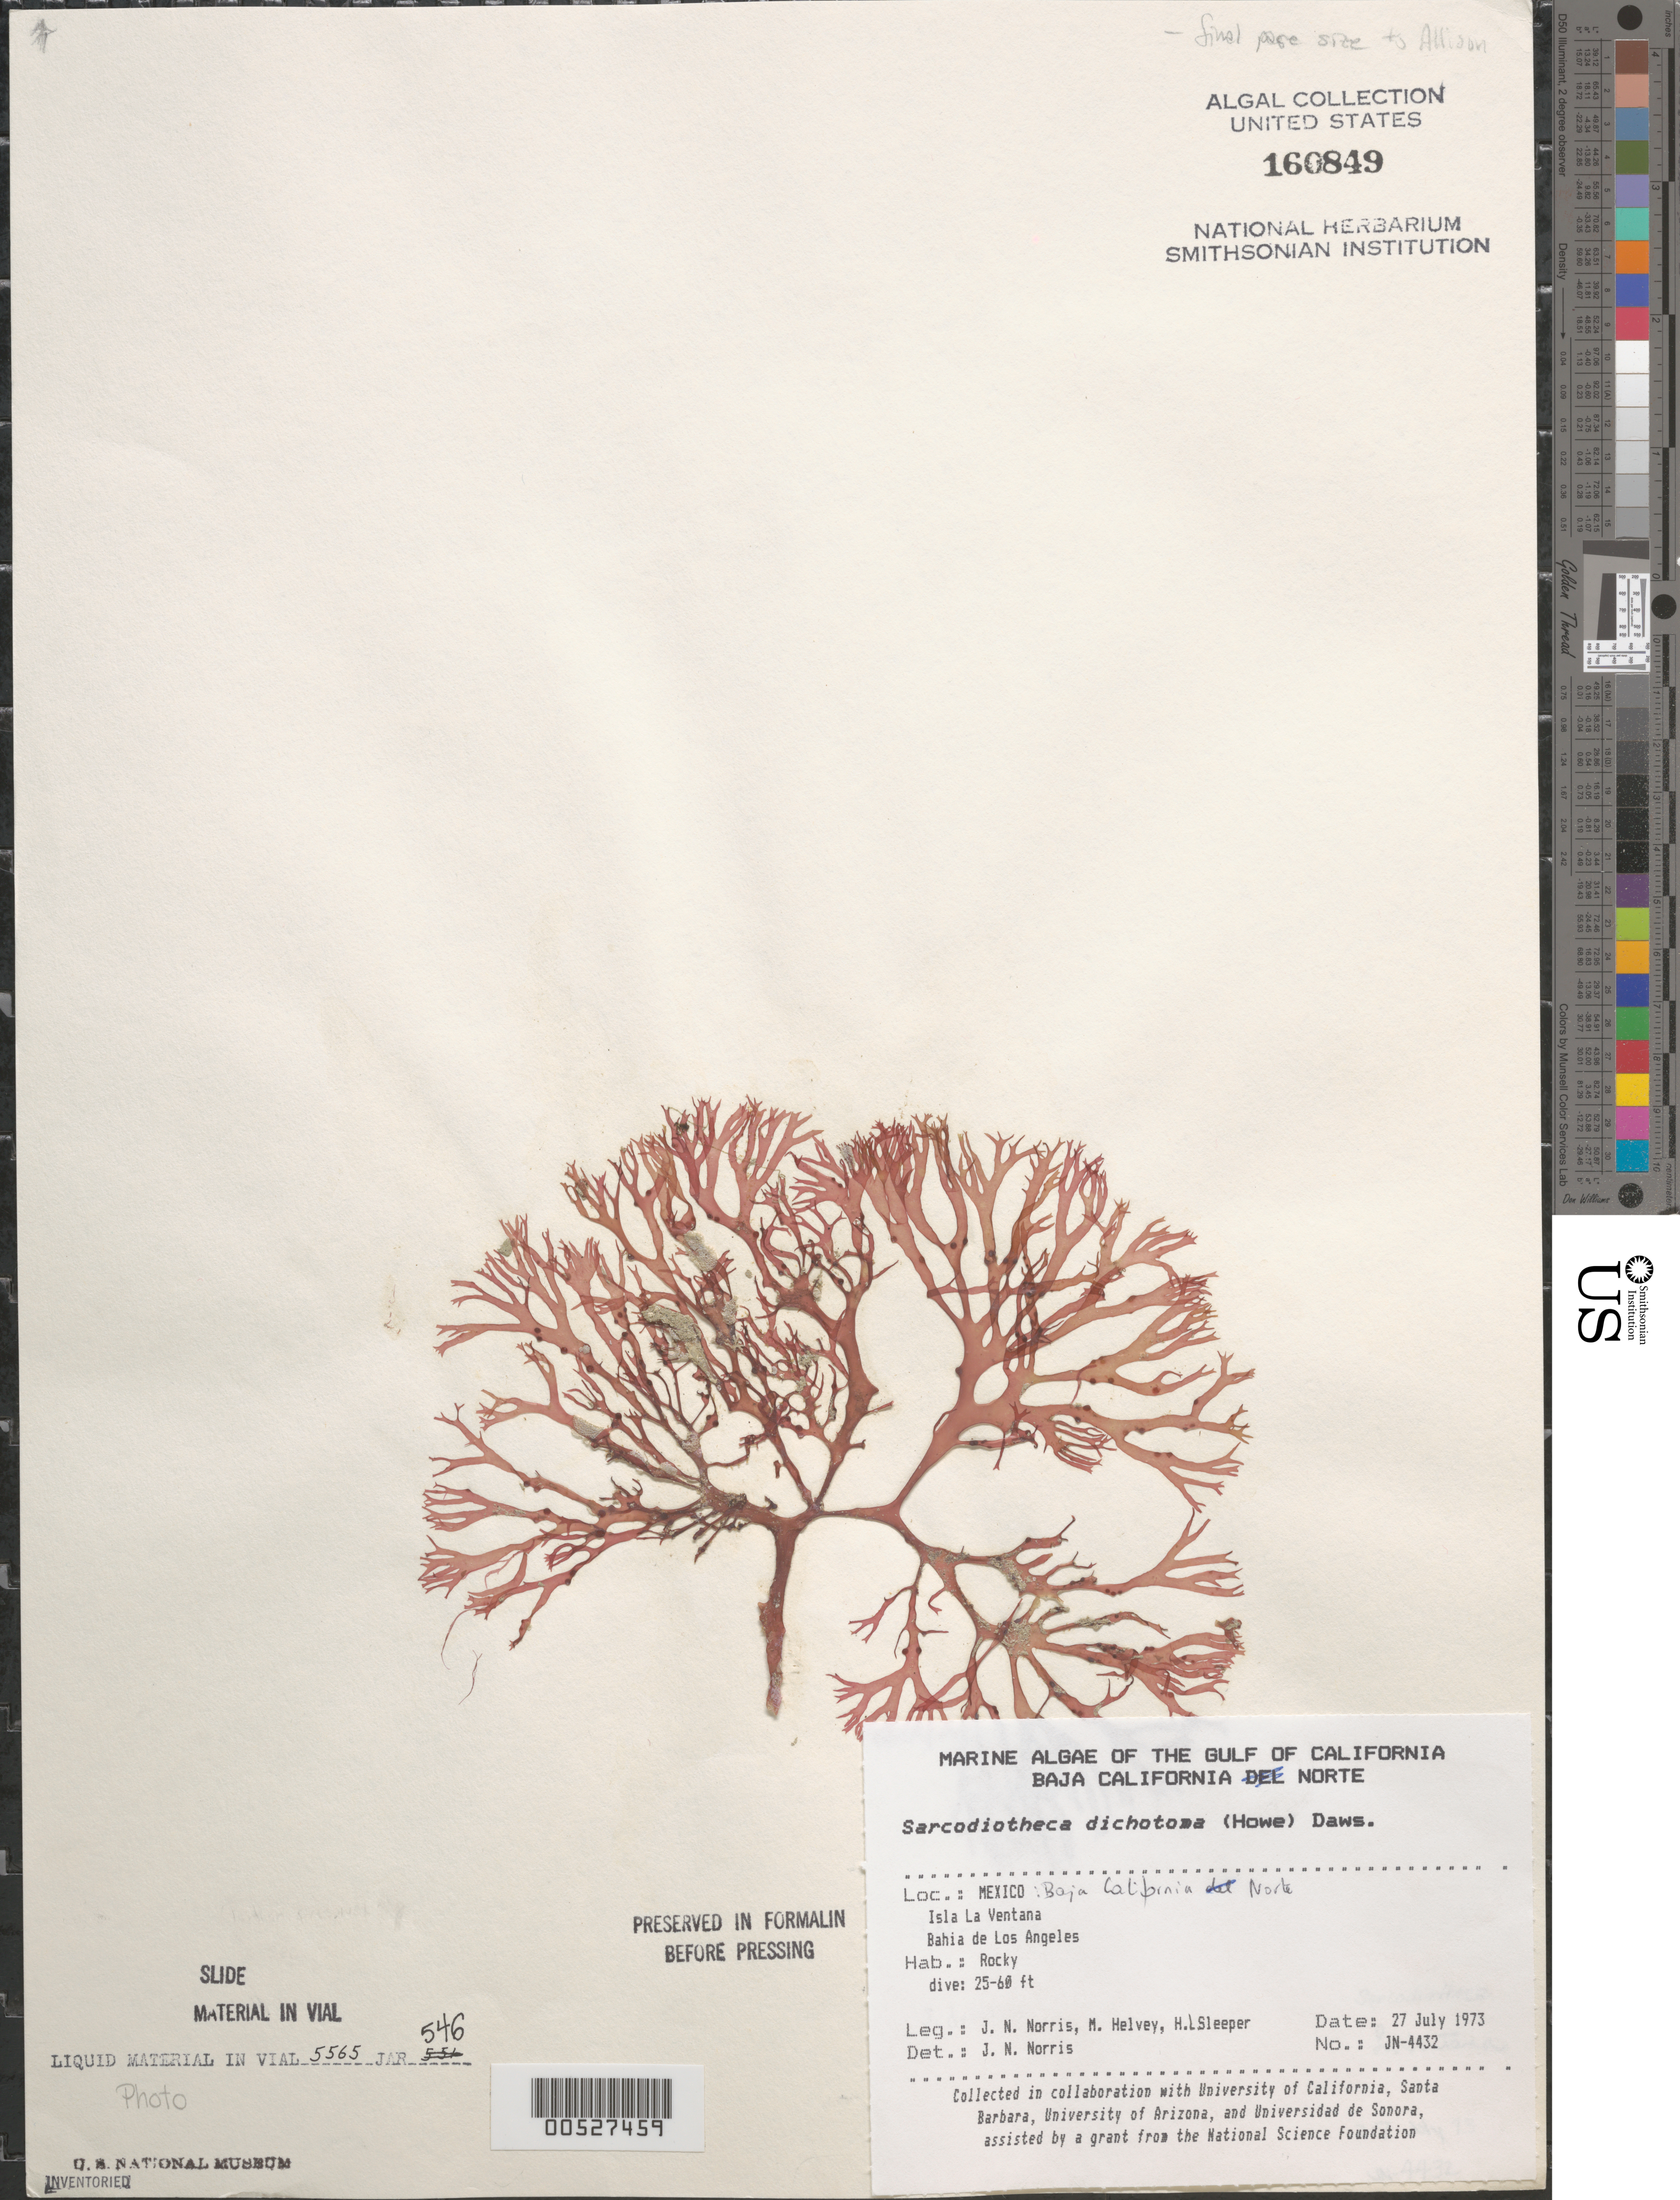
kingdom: Plantae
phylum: Rhodophyta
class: Florideophyceae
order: Gigartinales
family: Solieriaceae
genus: Sarcodiotheca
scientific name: Sarcodiotheca dichotoma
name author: (M. Howe) E.Y. Dawson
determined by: Norris, James N.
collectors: J. N. Norris, M. Helvey & H. Sleeper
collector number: JN-4432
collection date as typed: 27 Jul 1973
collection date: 1973-07-27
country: Mexico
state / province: Baja California Norte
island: Isla la Ventana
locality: Bahia de Los Angeles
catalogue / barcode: US 160849